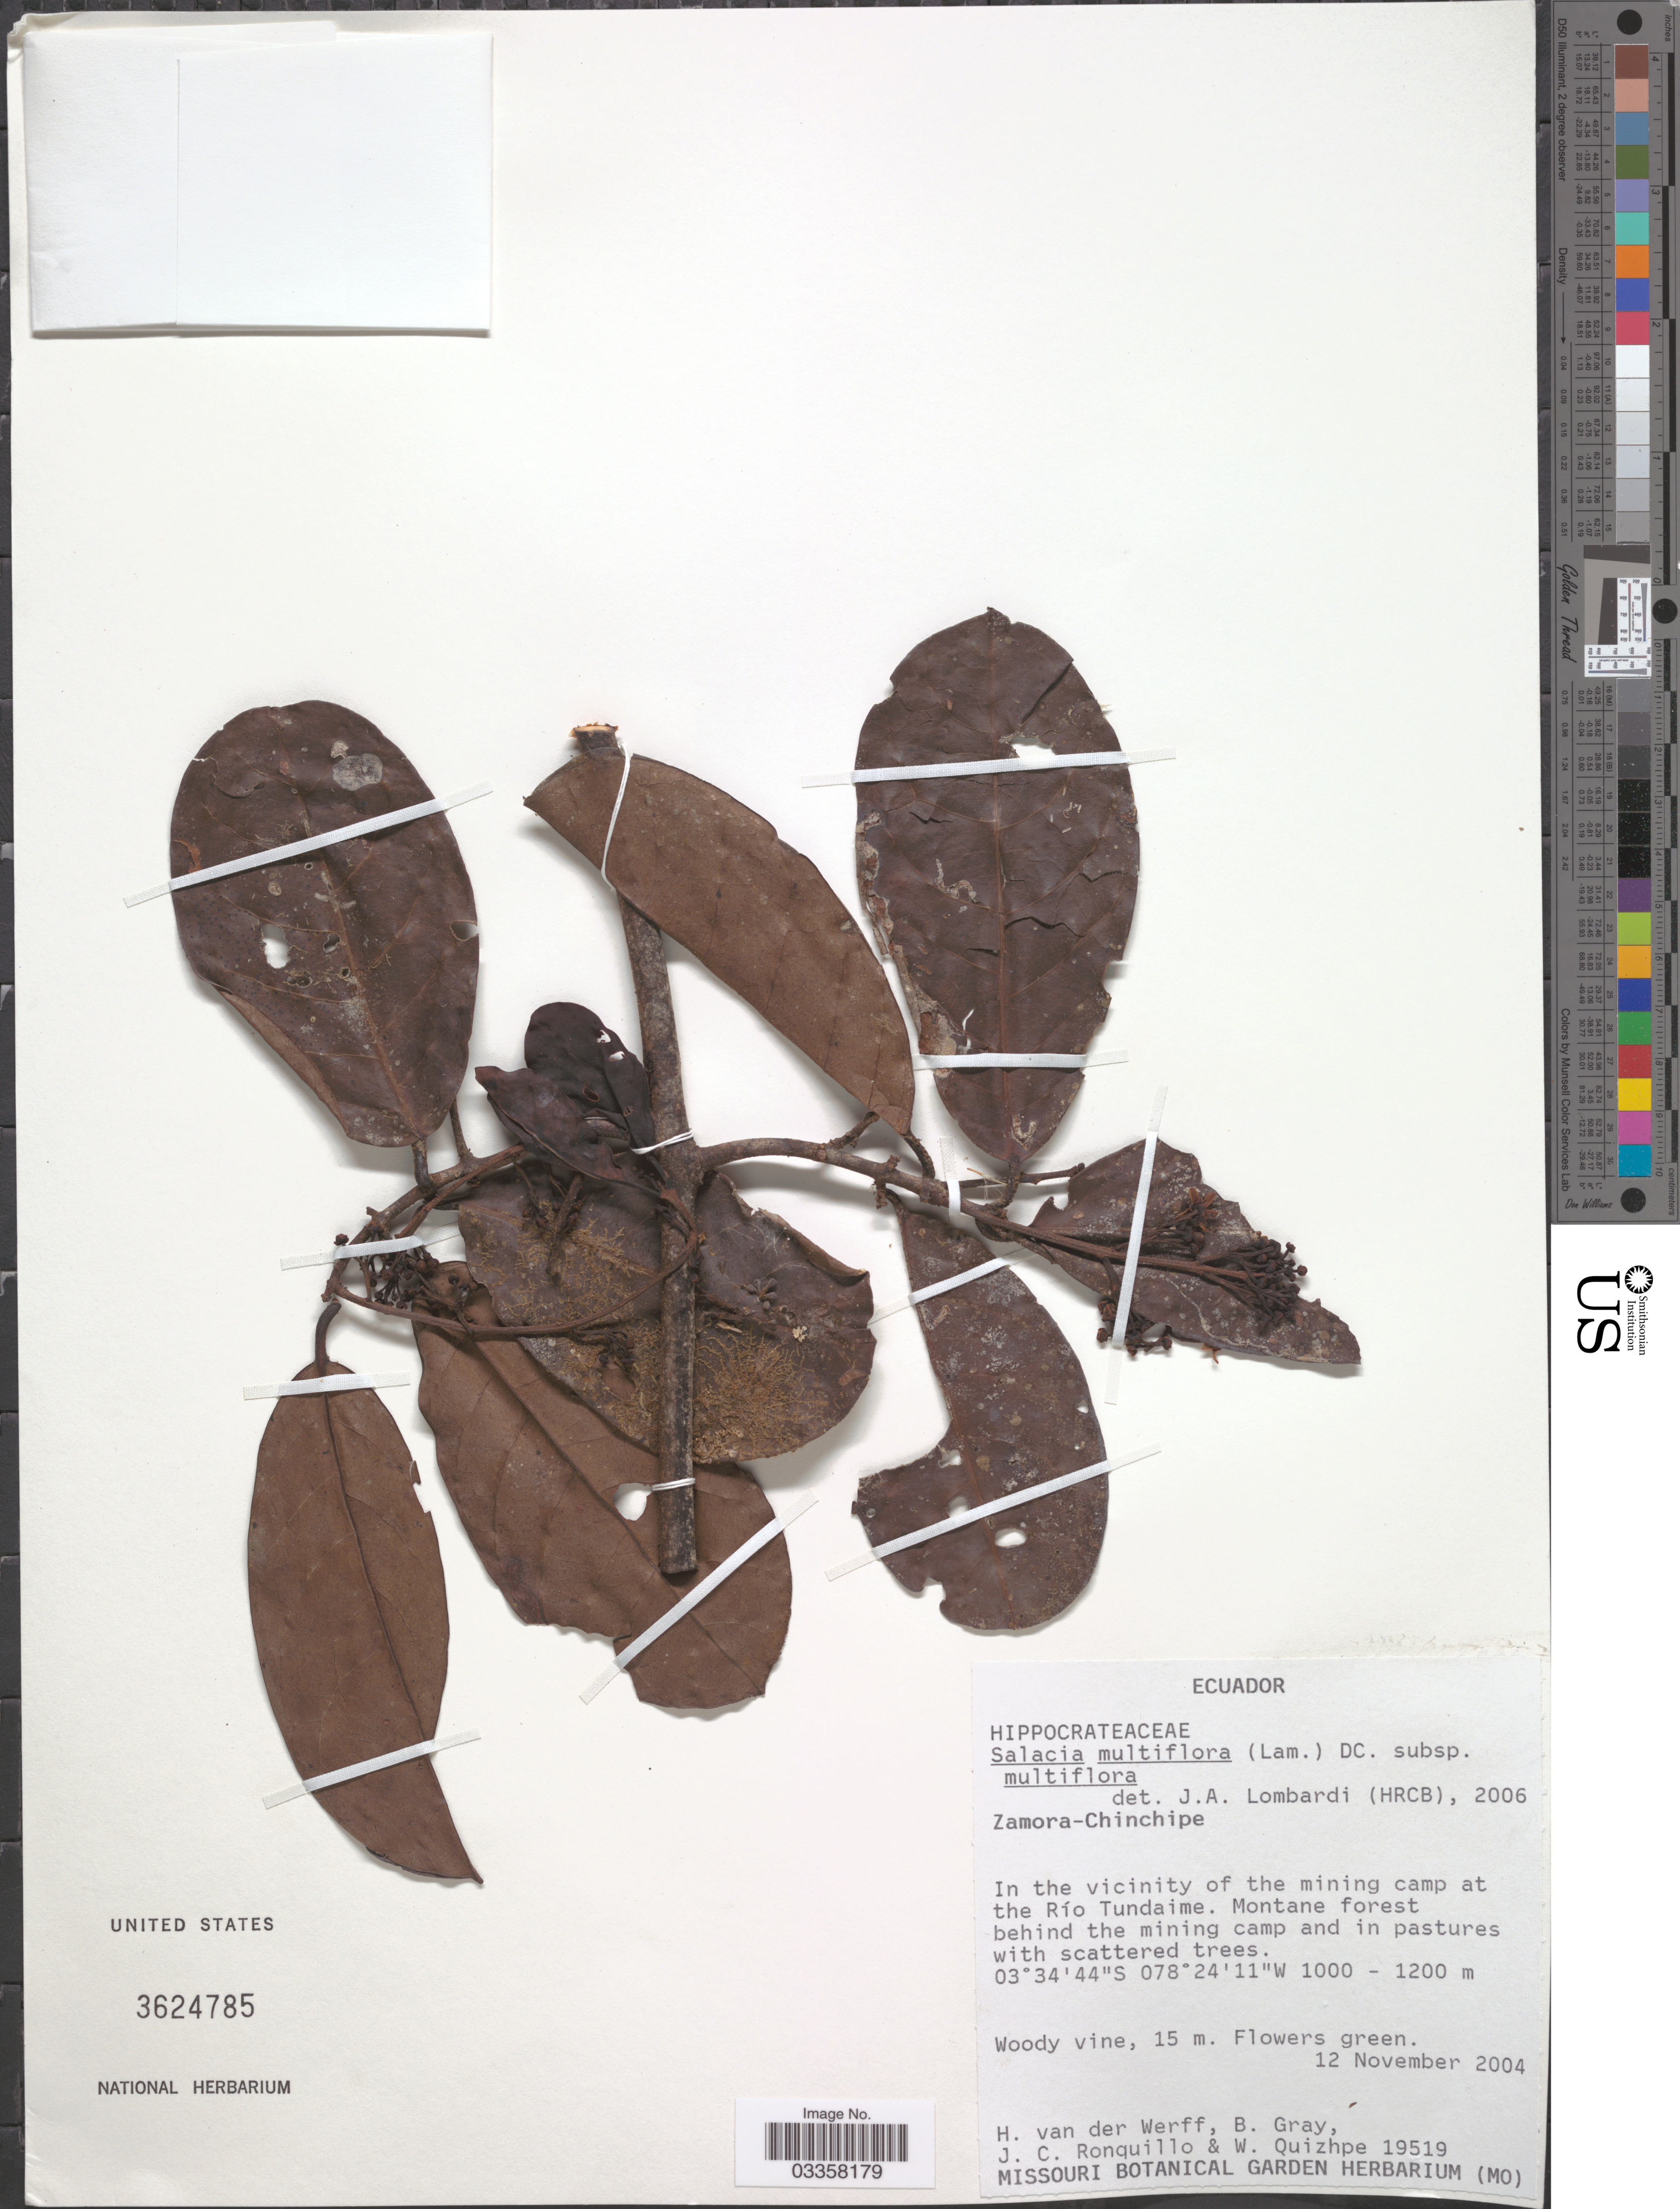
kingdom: Plantae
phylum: Tracheophyta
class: Magnoliopsida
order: Celastrales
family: Celastraceae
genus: Salacia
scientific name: Salacia multiflora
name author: (Lam.) DC.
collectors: H. van der Werff, B. Gray, J. Ronquillo & W. Quizhpe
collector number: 19519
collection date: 2004-11-12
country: Ecuador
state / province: Zamora-Chinchipe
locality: In the vicinity of the mining camp at the Río Tundaime.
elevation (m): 1000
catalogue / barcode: US 3624785